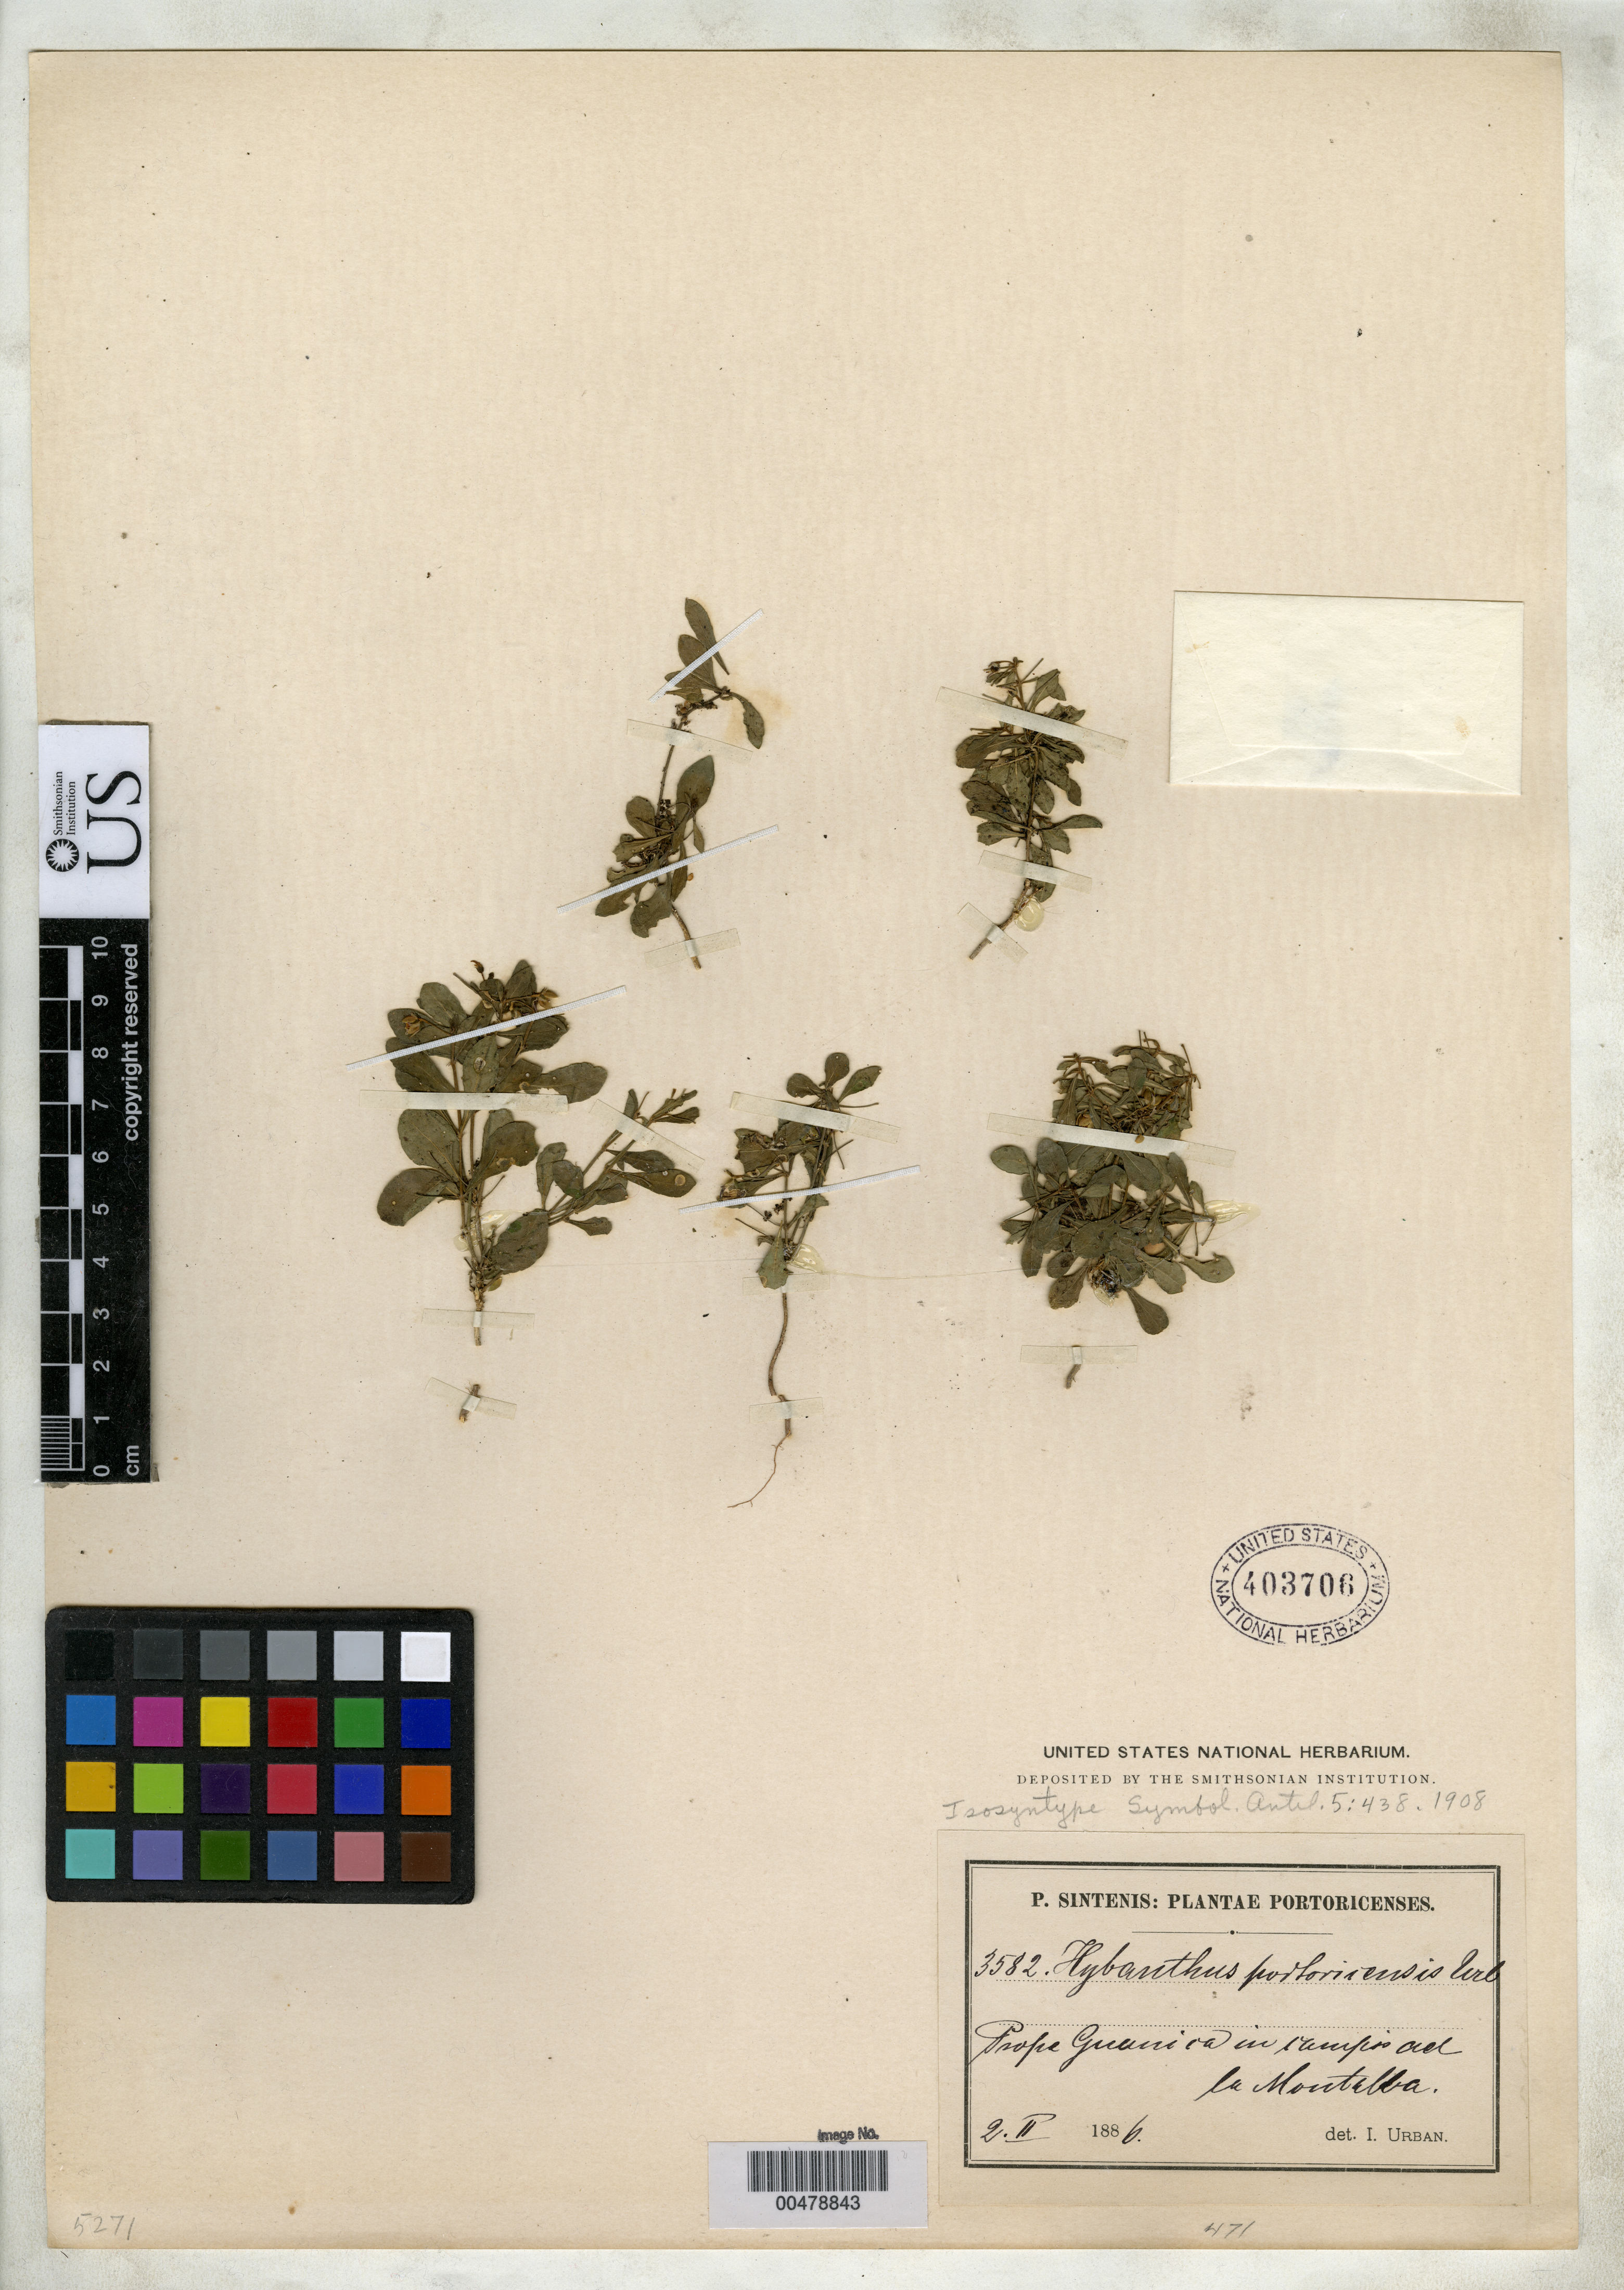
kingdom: Plantae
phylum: Tracheophyta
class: Magnoliopsida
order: Malpighiales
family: Violaceae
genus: Hybanthus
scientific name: Hybanthus portoricensis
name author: Urb.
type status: Isosyntype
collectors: P. Sintenis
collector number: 3582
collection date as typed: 02 Feb 1886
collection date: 1886-02-02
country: Puerto Rico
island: Greater Antilles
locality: Prope Guaira in l'Ampis ad La Montella.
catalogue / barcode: US 403706